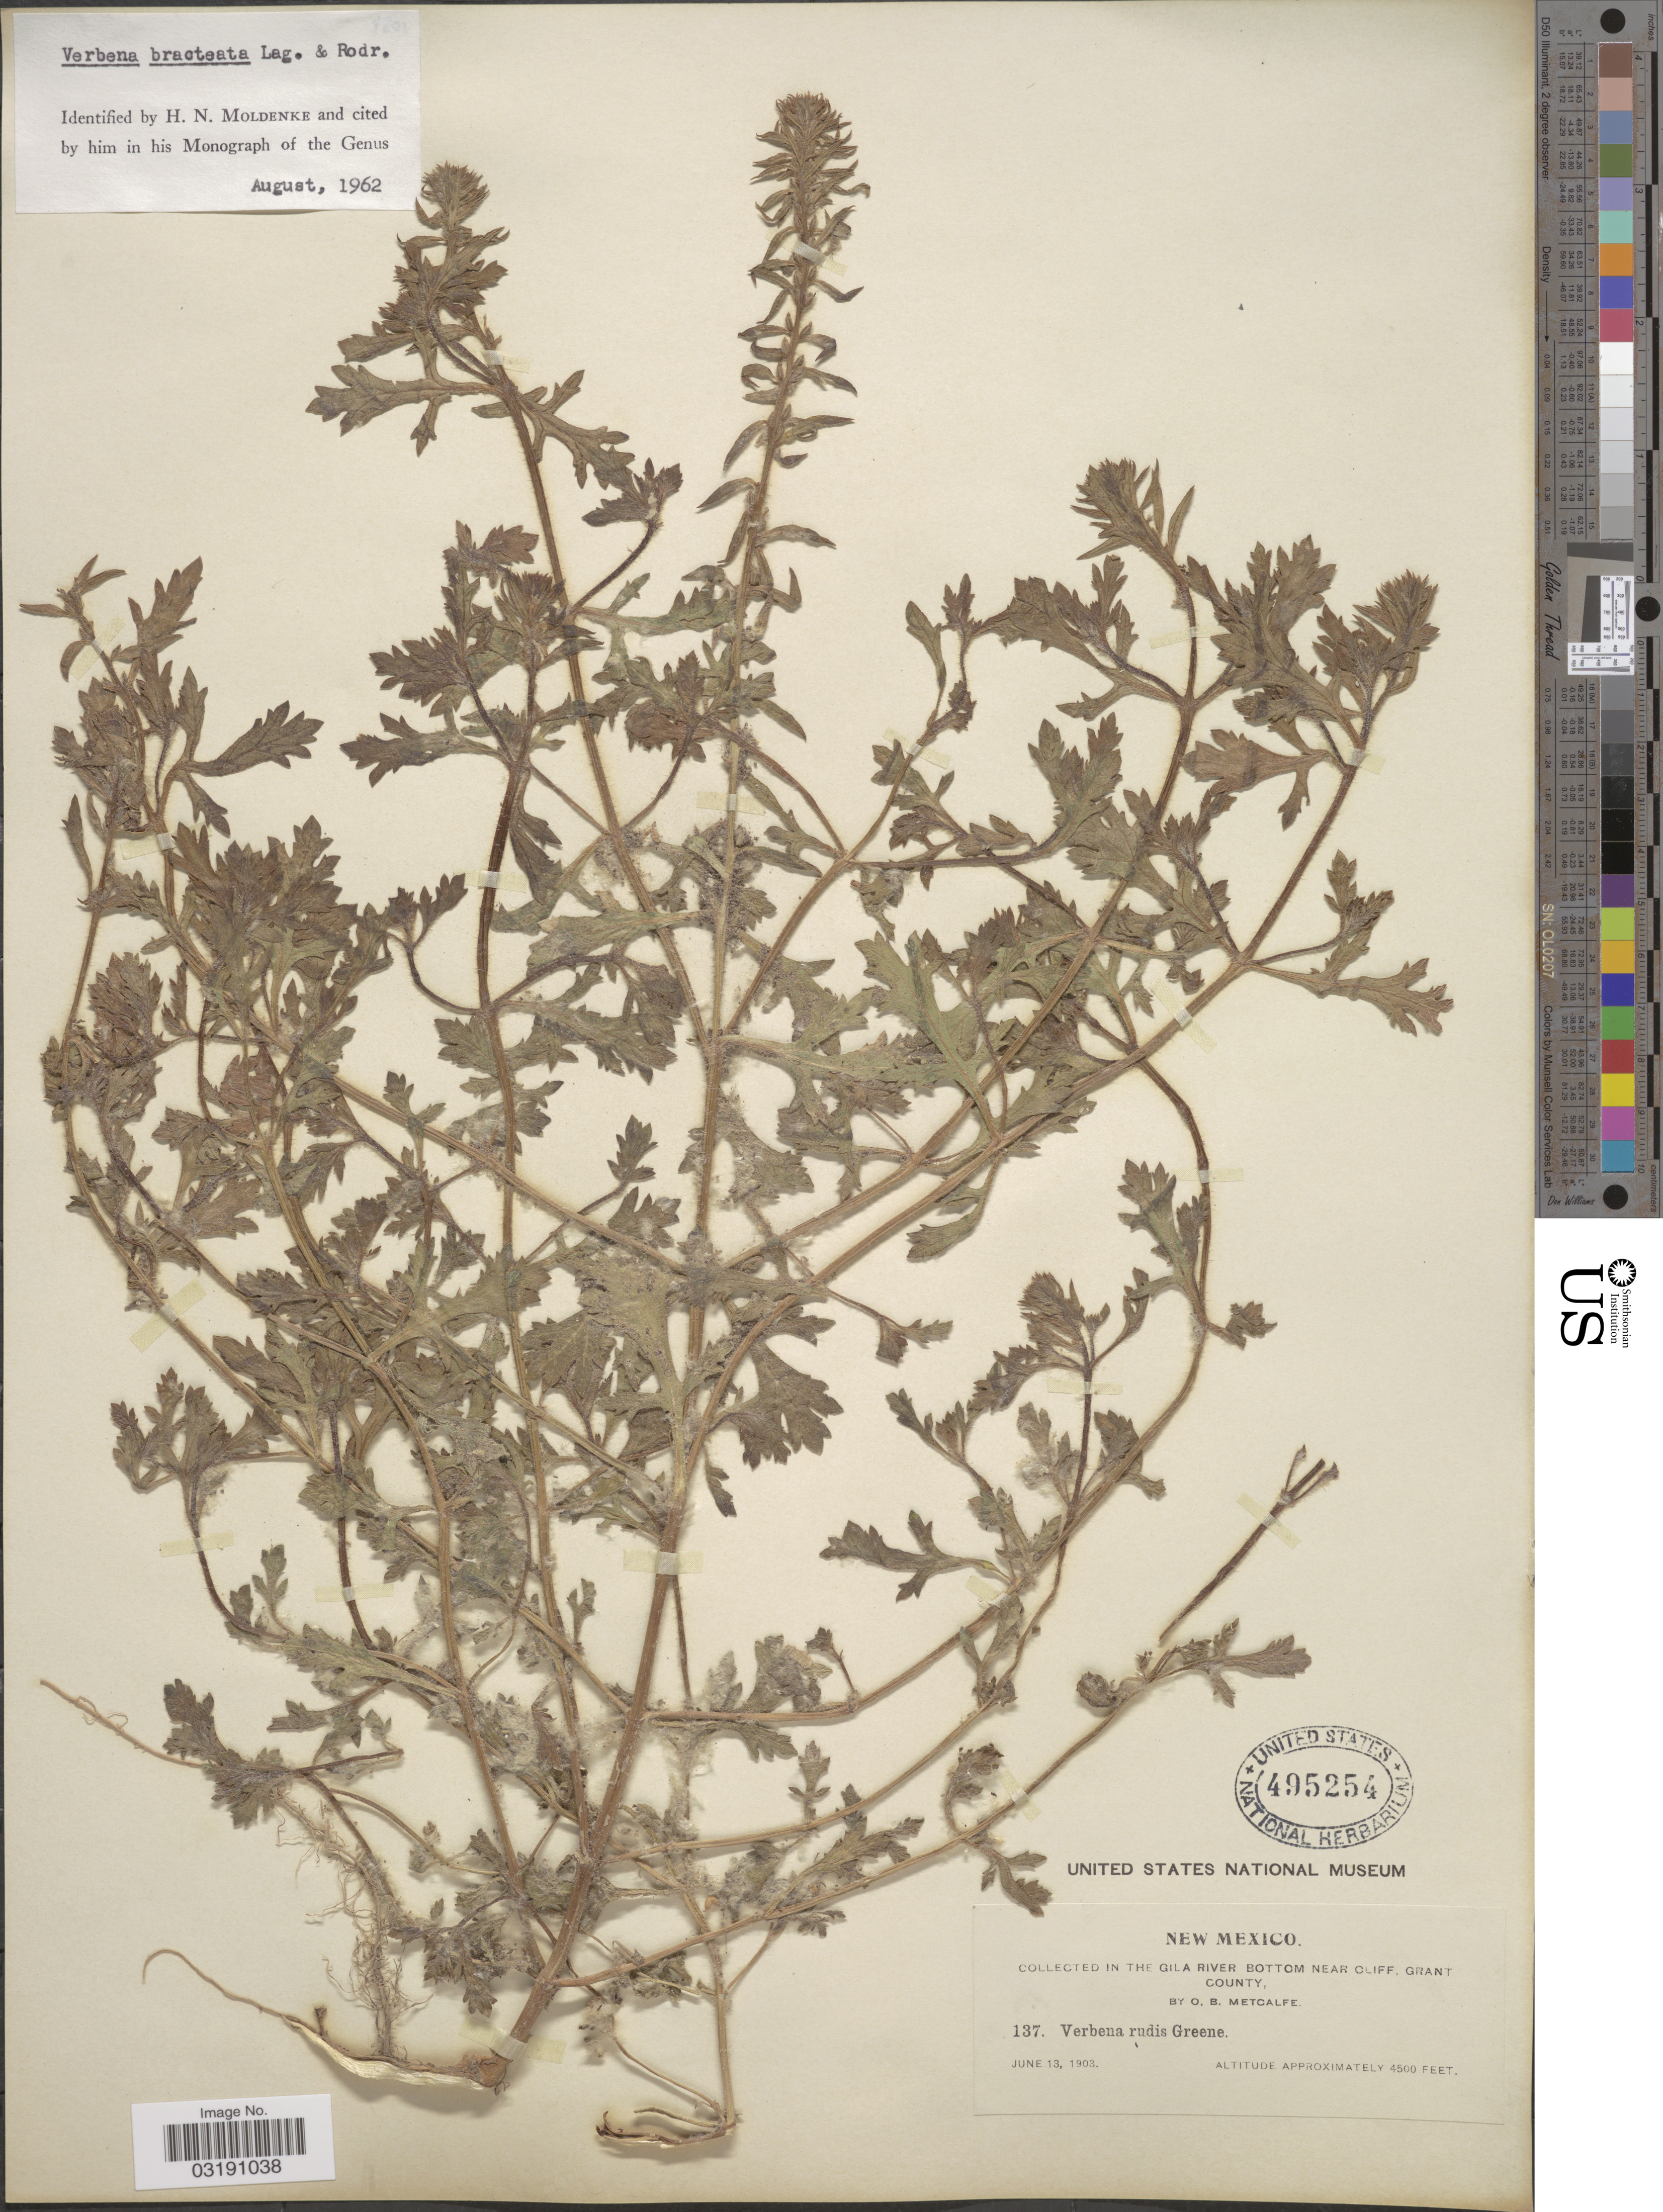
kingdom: Plantae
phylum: Tracheophyta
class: Magnoliopsida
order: Lamiales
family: Verbenaceae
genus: Verbena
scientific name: Verbena bracteata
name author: Cav. ex Lag. & Rodr.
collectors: O. B. Metcalfe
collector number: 137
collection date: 1903-06-13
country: United States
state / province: New Mexico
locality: The Gila River bottom near cliff, Grant County.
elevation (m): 1372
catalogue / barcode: US 495254